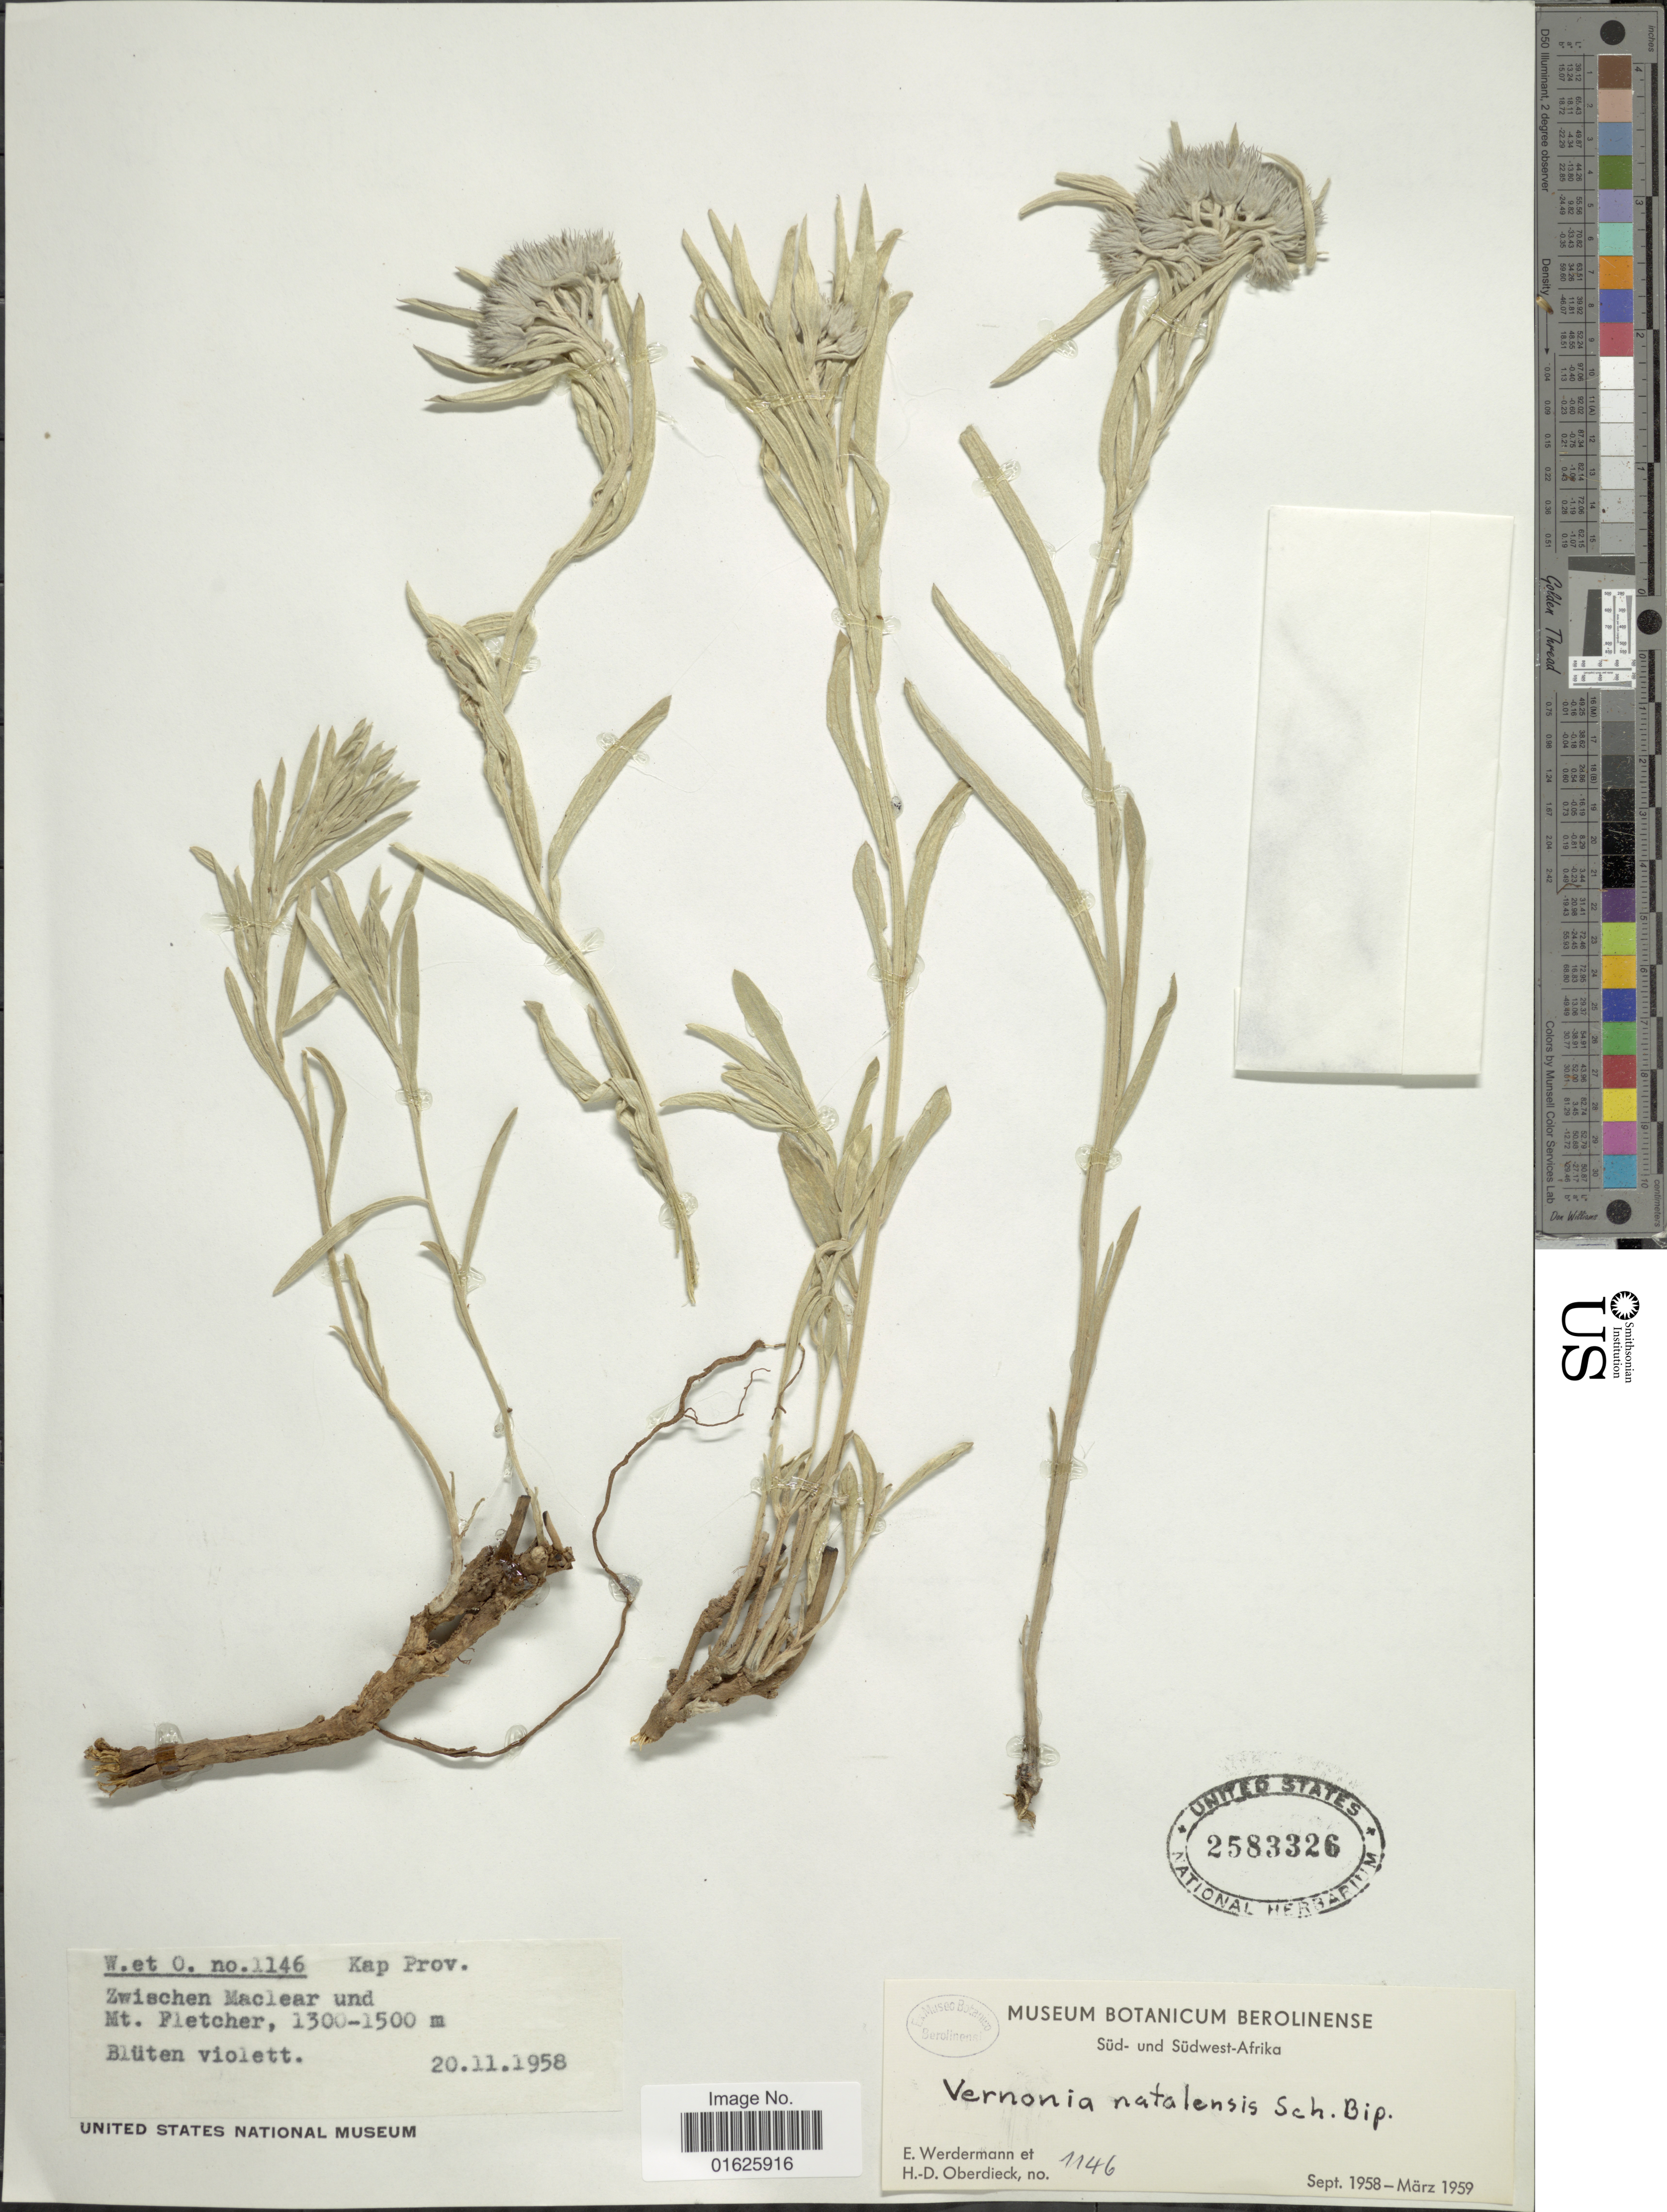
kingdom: Plantae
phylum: Tracheophyta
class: Magnoliopsida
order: Asterales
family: Asteraceae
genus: Hilliardiella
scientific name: Hilliardiella aristata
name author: (DC.) H. Rob.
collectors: E. Werdermann & H. Oberdieck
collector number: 1146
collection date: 1958-11-20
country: South Africa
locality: Kap Prov. Zwischen Maclear und Mt Fletcher, Süd- und Südwest-Afrika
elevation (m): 1300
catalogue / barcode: US 2583326